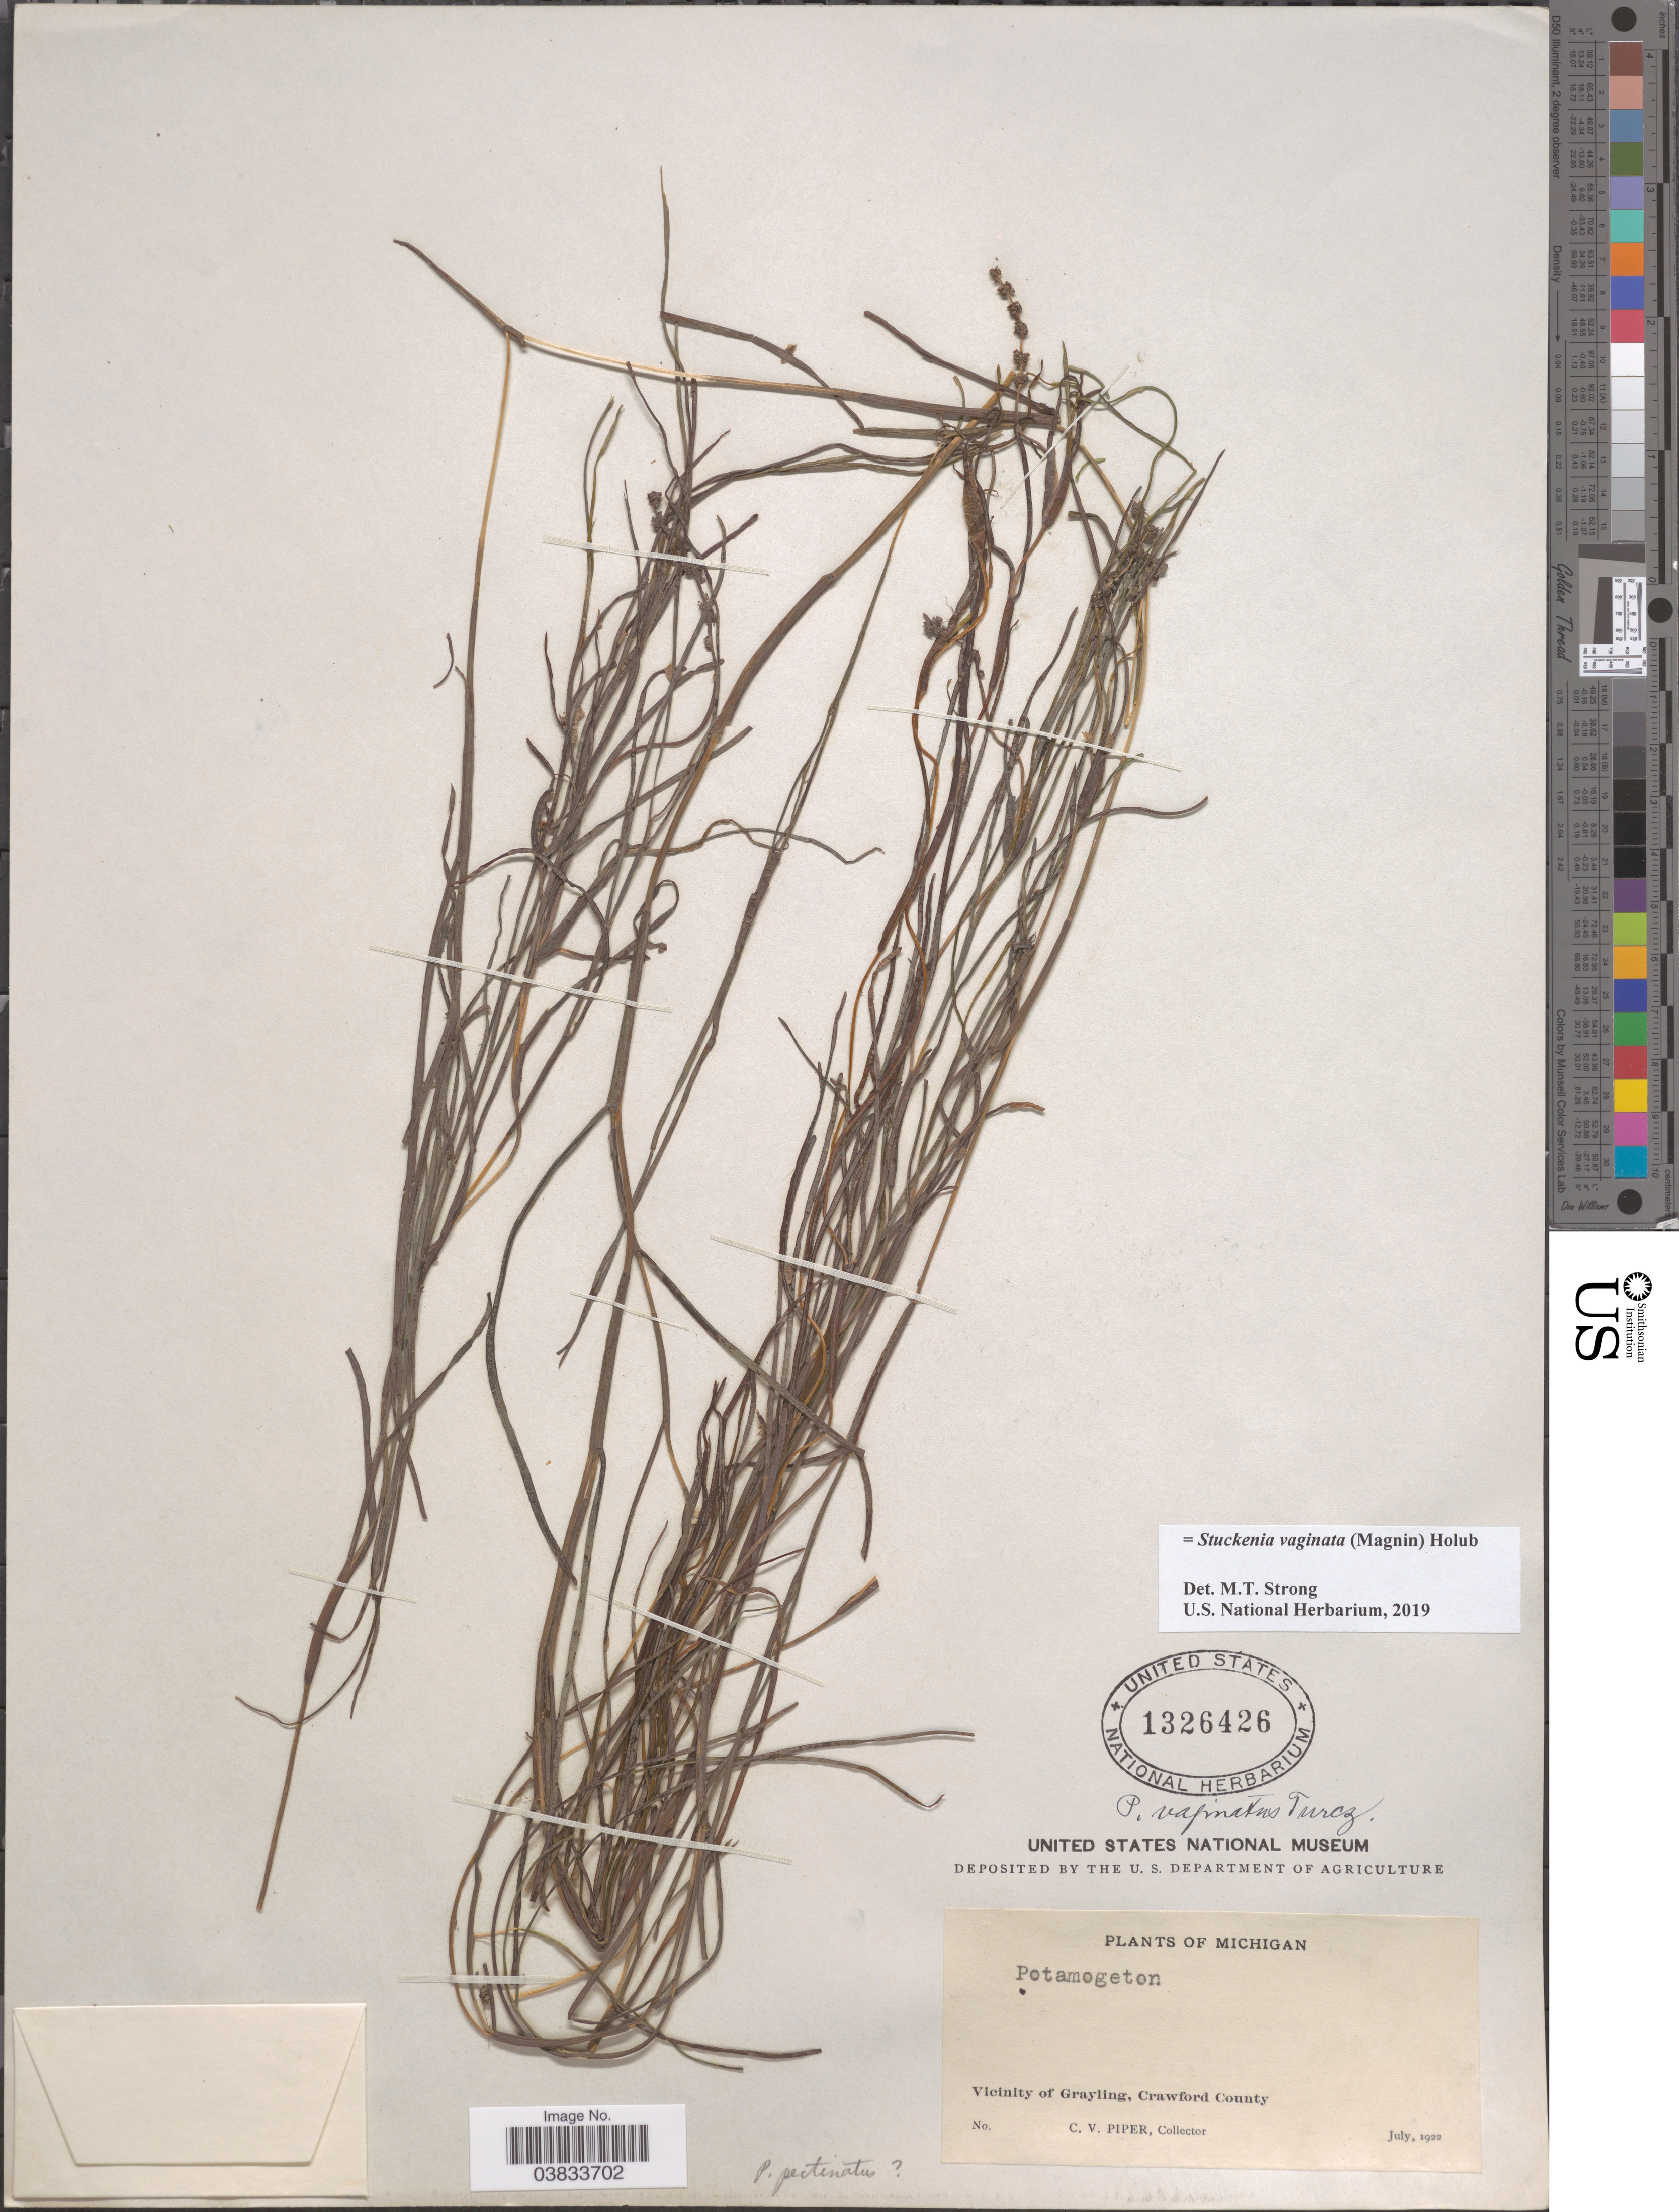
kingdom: Plantae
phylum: Tracheophyta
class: Liliopsida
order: Alismatales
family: Potamogetonaceae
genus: Stuckenia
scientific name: Stuckenia vaginata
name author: (Magnin) Holub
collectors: C. V. Piper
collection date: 1922-07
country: United States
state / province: Michigan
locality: Vicinity of Grayling, Crawford County.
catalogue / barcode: US 1326426